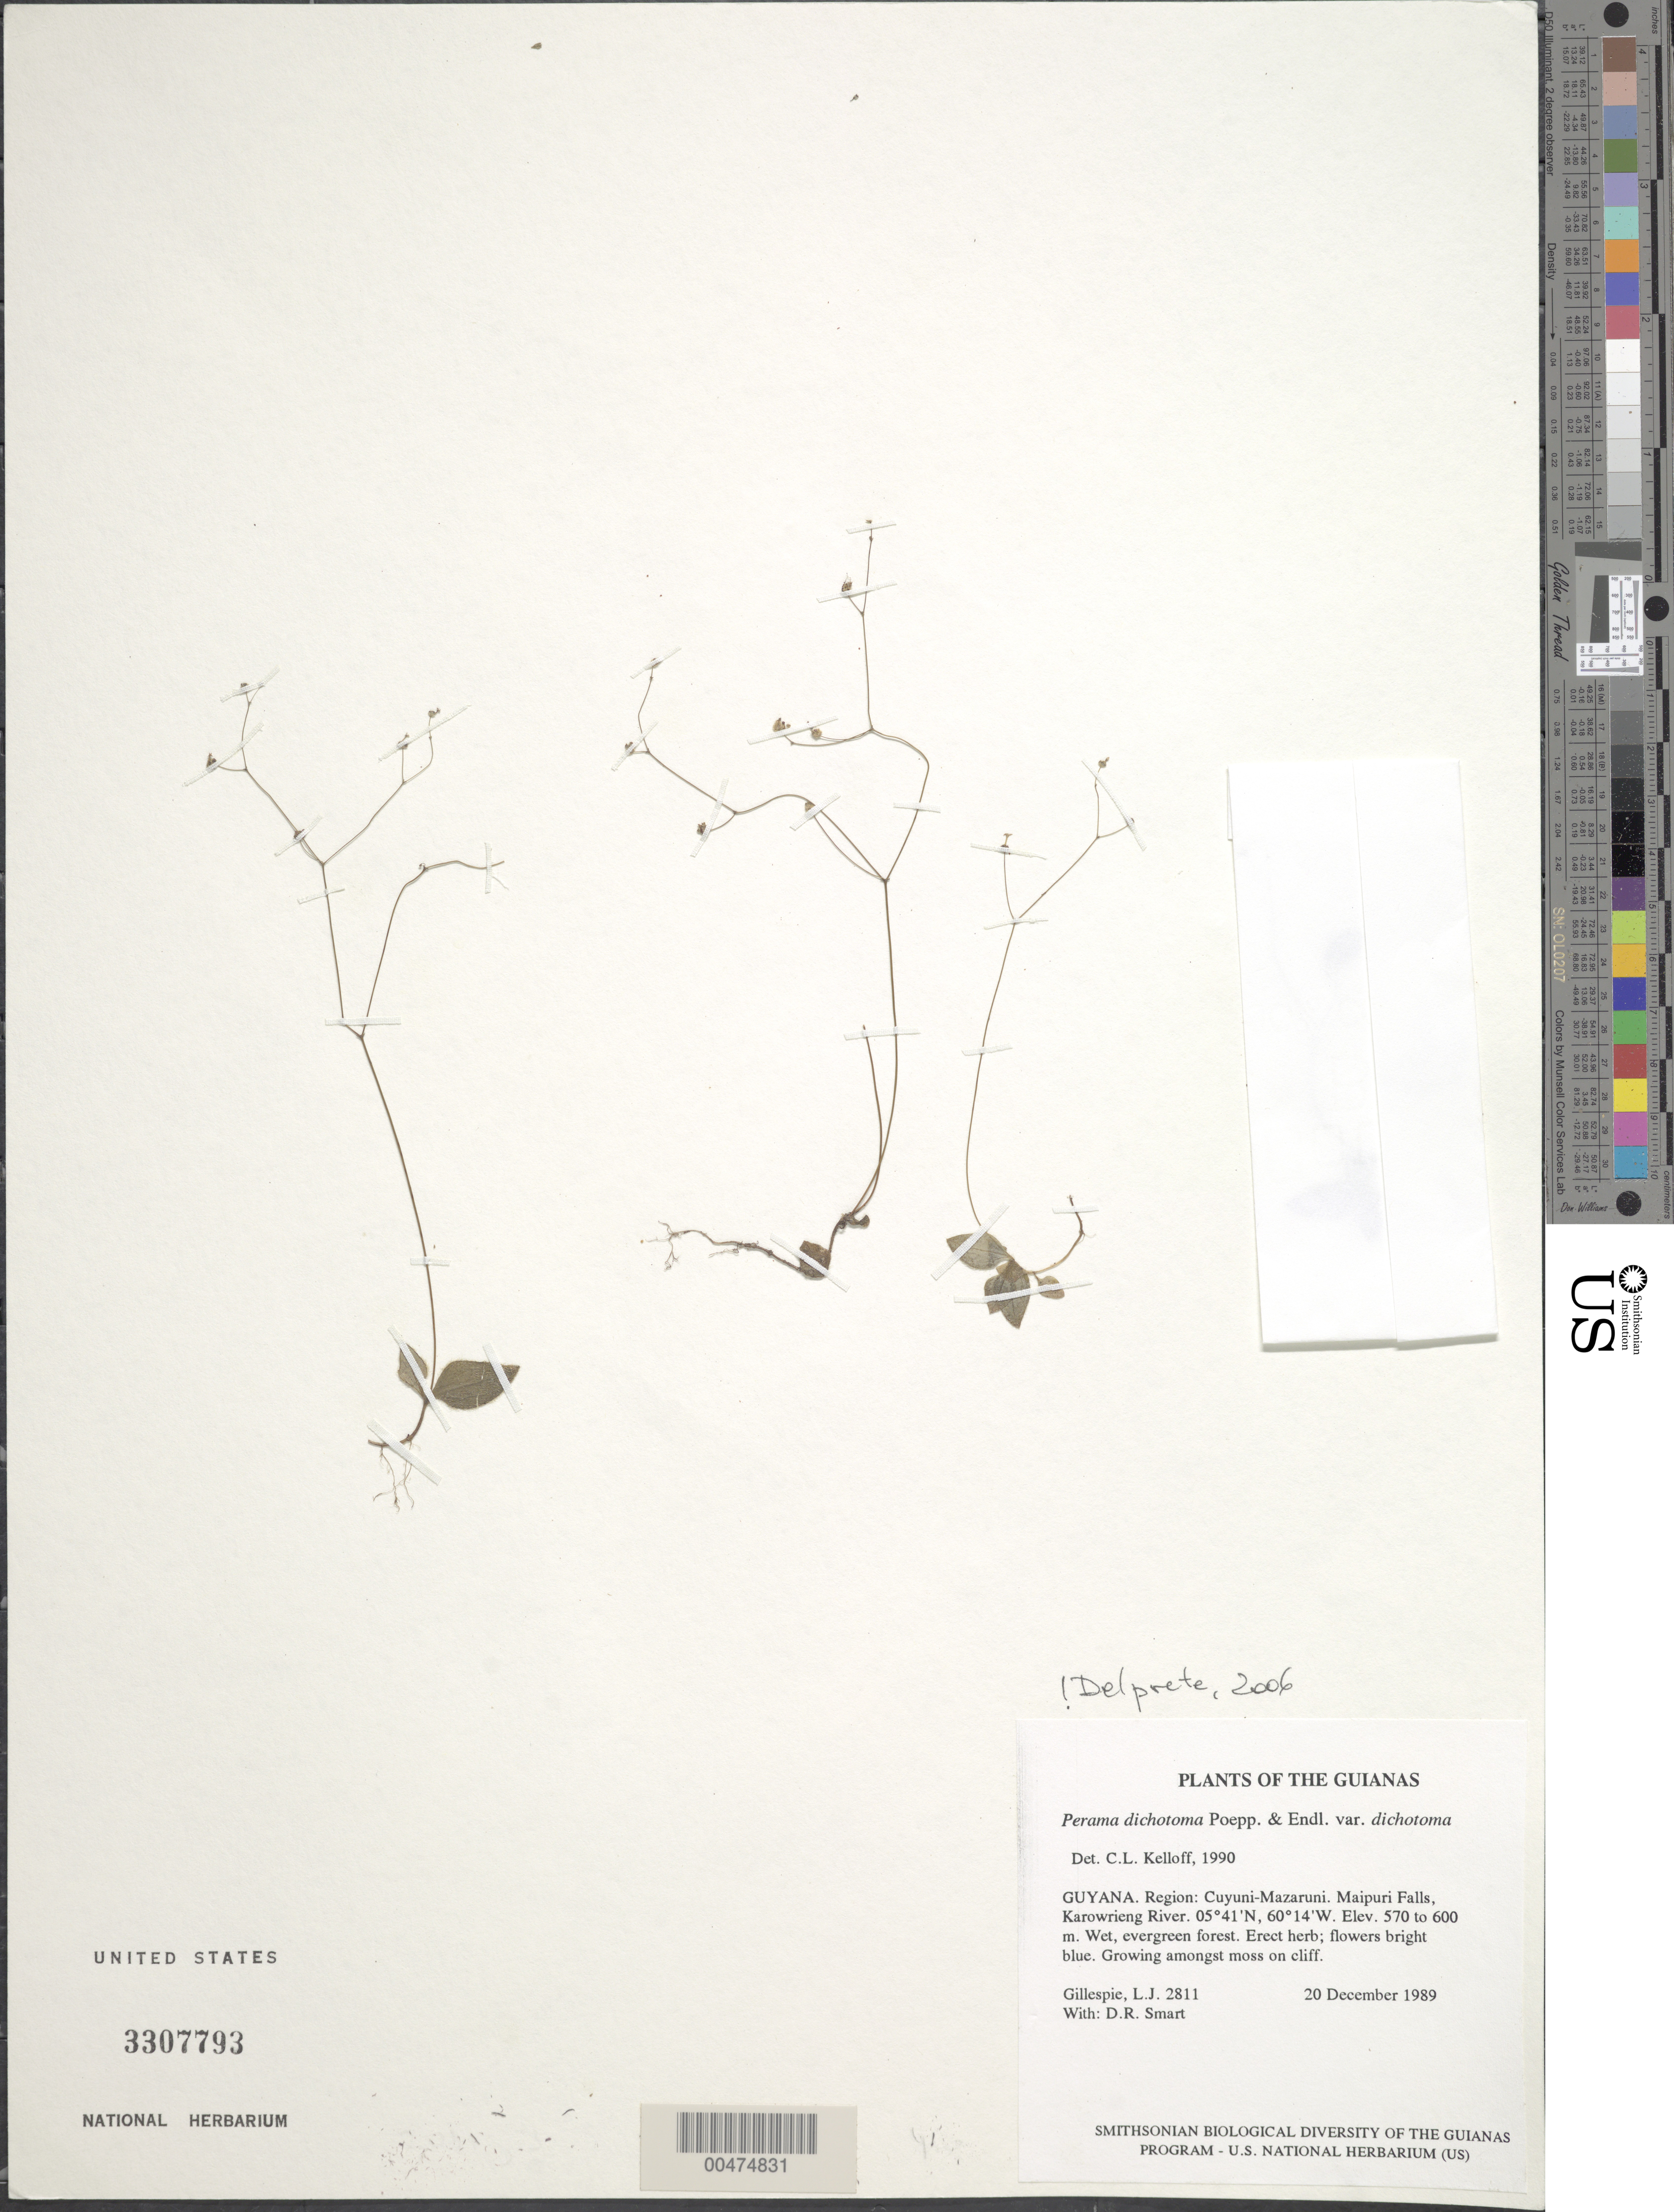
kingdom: Plantae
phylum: Tracheophyta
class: Magnoliopsida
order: Gentianales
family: Rubiaceae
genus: Perama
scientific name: Perama dichotoma var. dichotoma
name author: Poepp.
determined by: Delprete, P. G., Herb. de Guyane Cay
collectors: L. J. Gillespie & D. R. Smart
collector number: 2811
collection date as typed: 20 December 1989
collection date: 1989-12-20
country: Guyana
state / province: Cuyuni-Mazaruni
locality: Maipuri Falls, Karowrieng River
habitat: Wet, evergreen forest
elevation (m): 570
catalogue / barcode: US 3307793